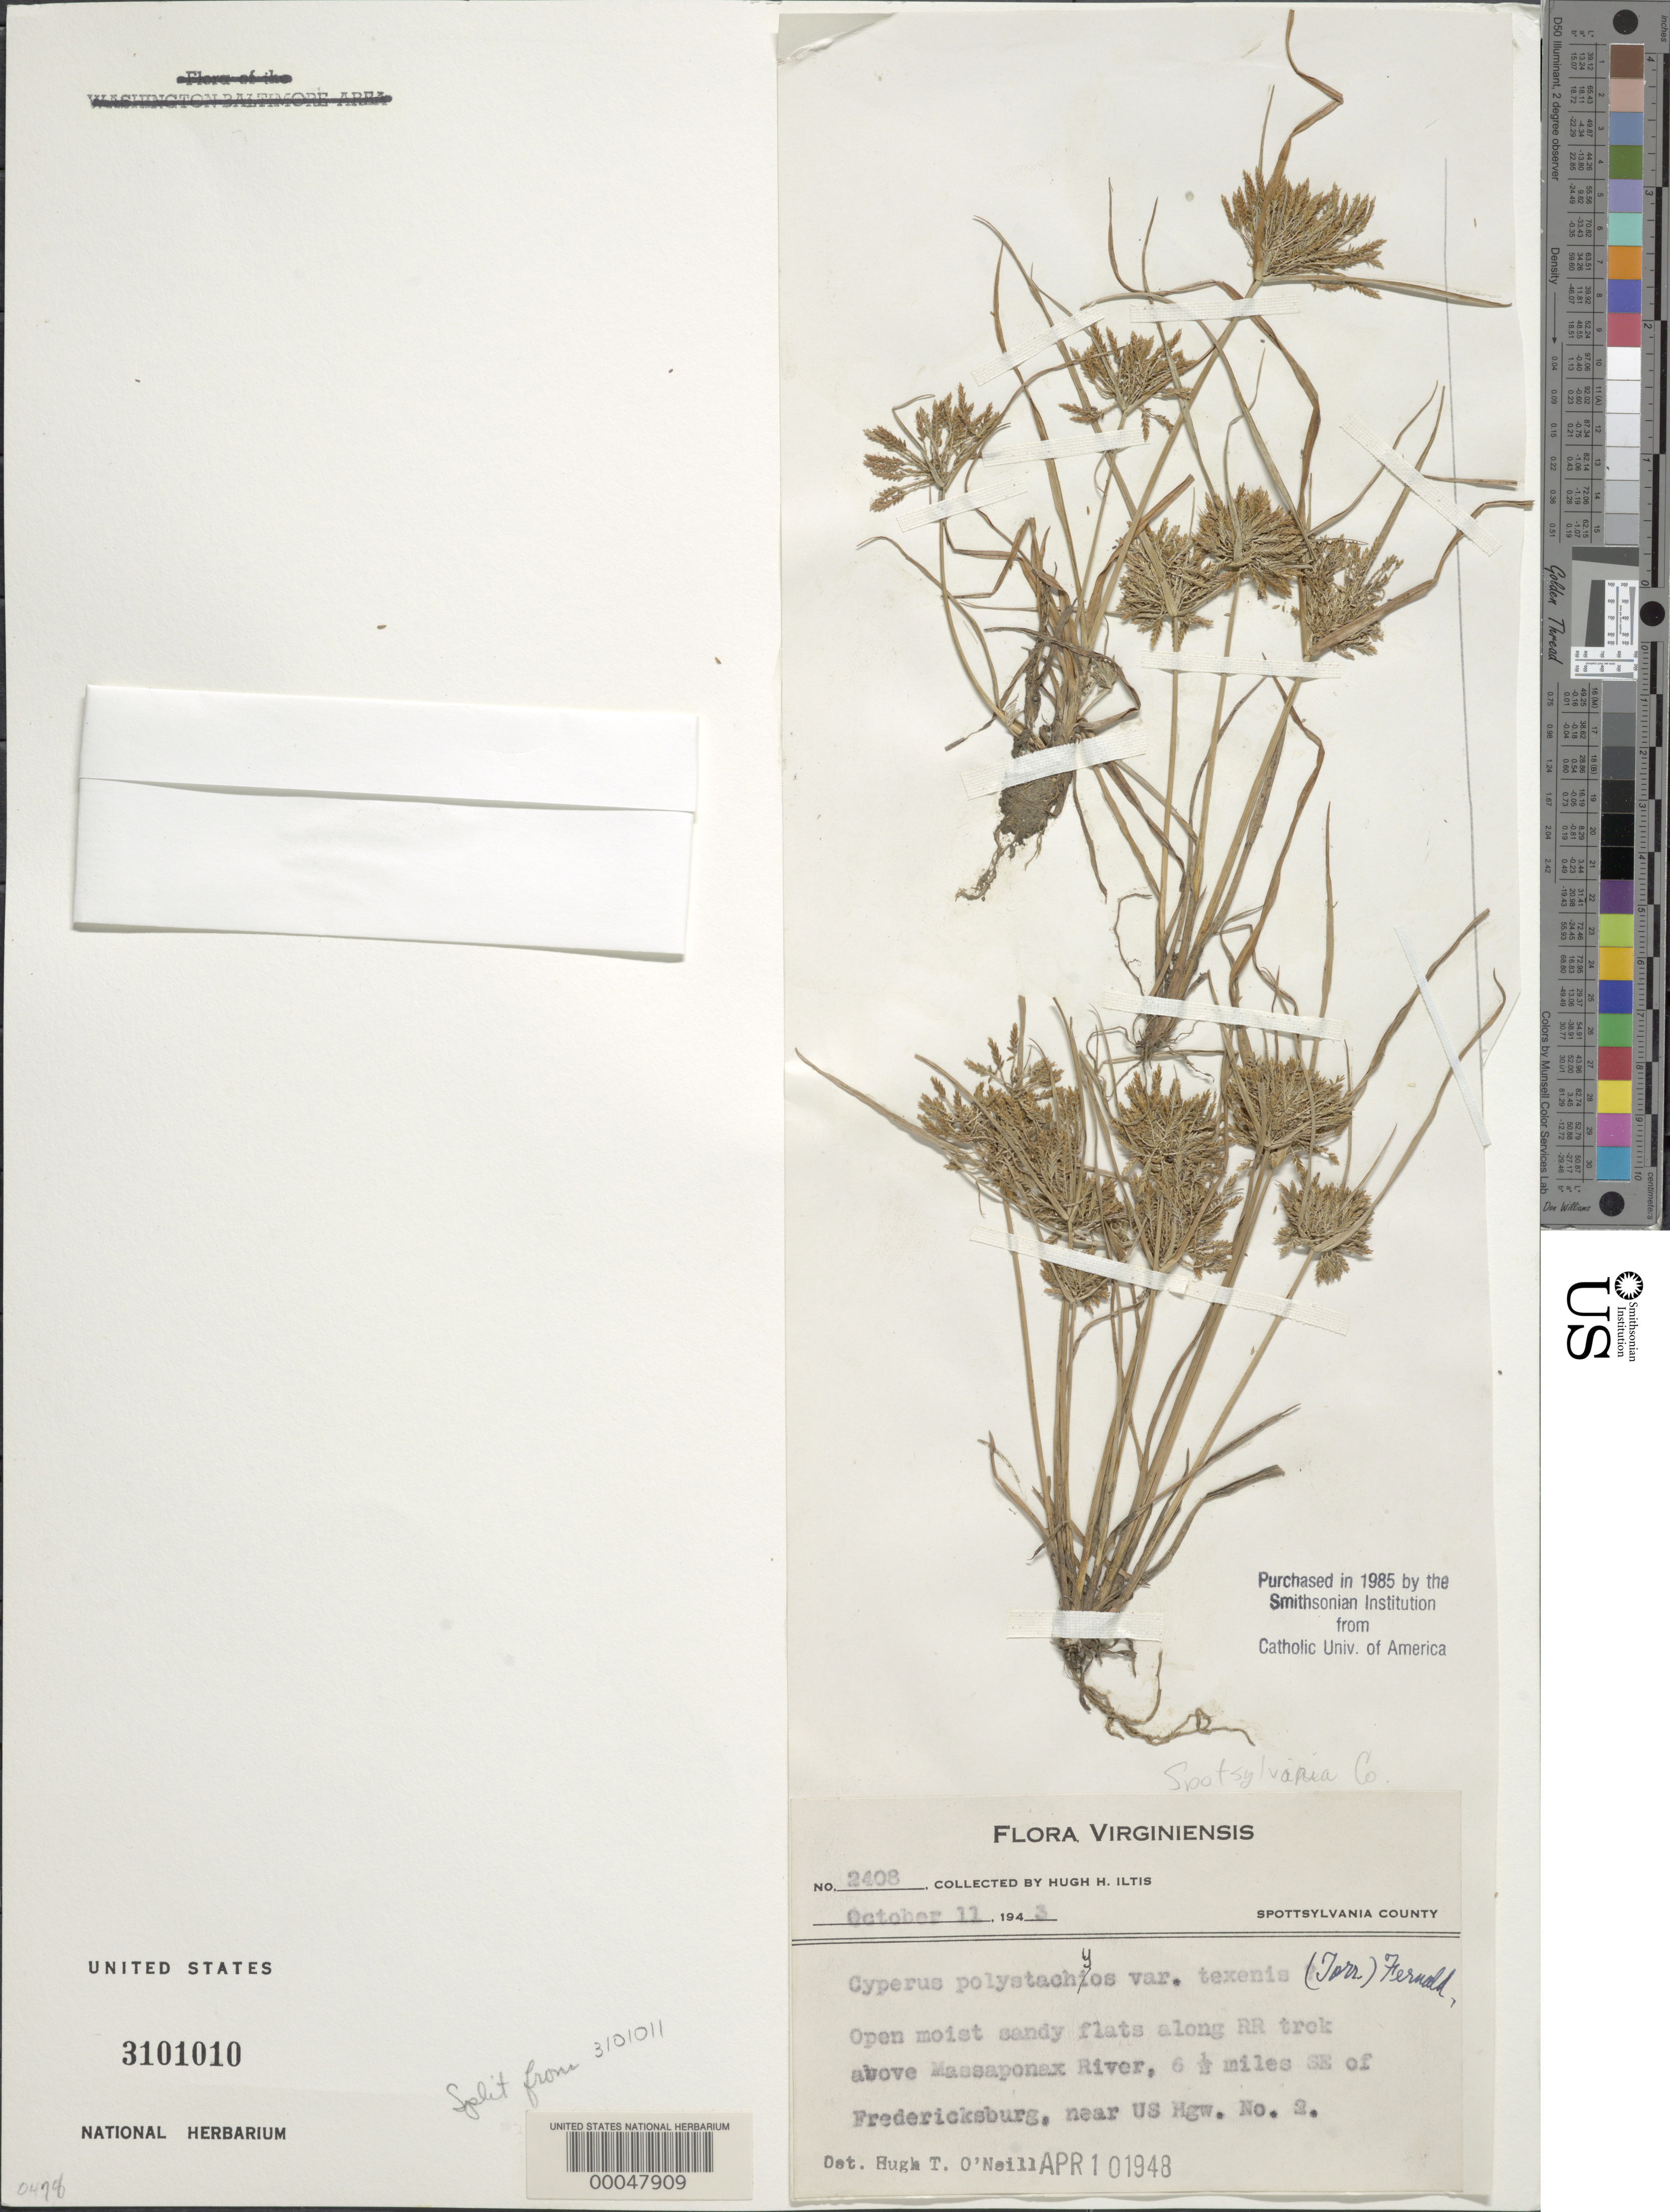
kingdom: Plantae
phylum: Tracheophyta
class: Liliopsida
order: Poales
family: Cyperaceae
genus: Cyperus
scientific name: Cyperus polystachyos var. texensis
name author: (Torr.) Fernald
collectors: H. H. Iltis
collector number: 2408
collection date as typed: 11 Oct 1943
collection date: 1943-10-11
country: United States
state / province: Virginia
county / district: Spotsylvania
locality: Rr tracks above massaponax river, 6.5 mi. se of fredericksburg near u.s. hwy 2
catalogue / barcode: US 3101010